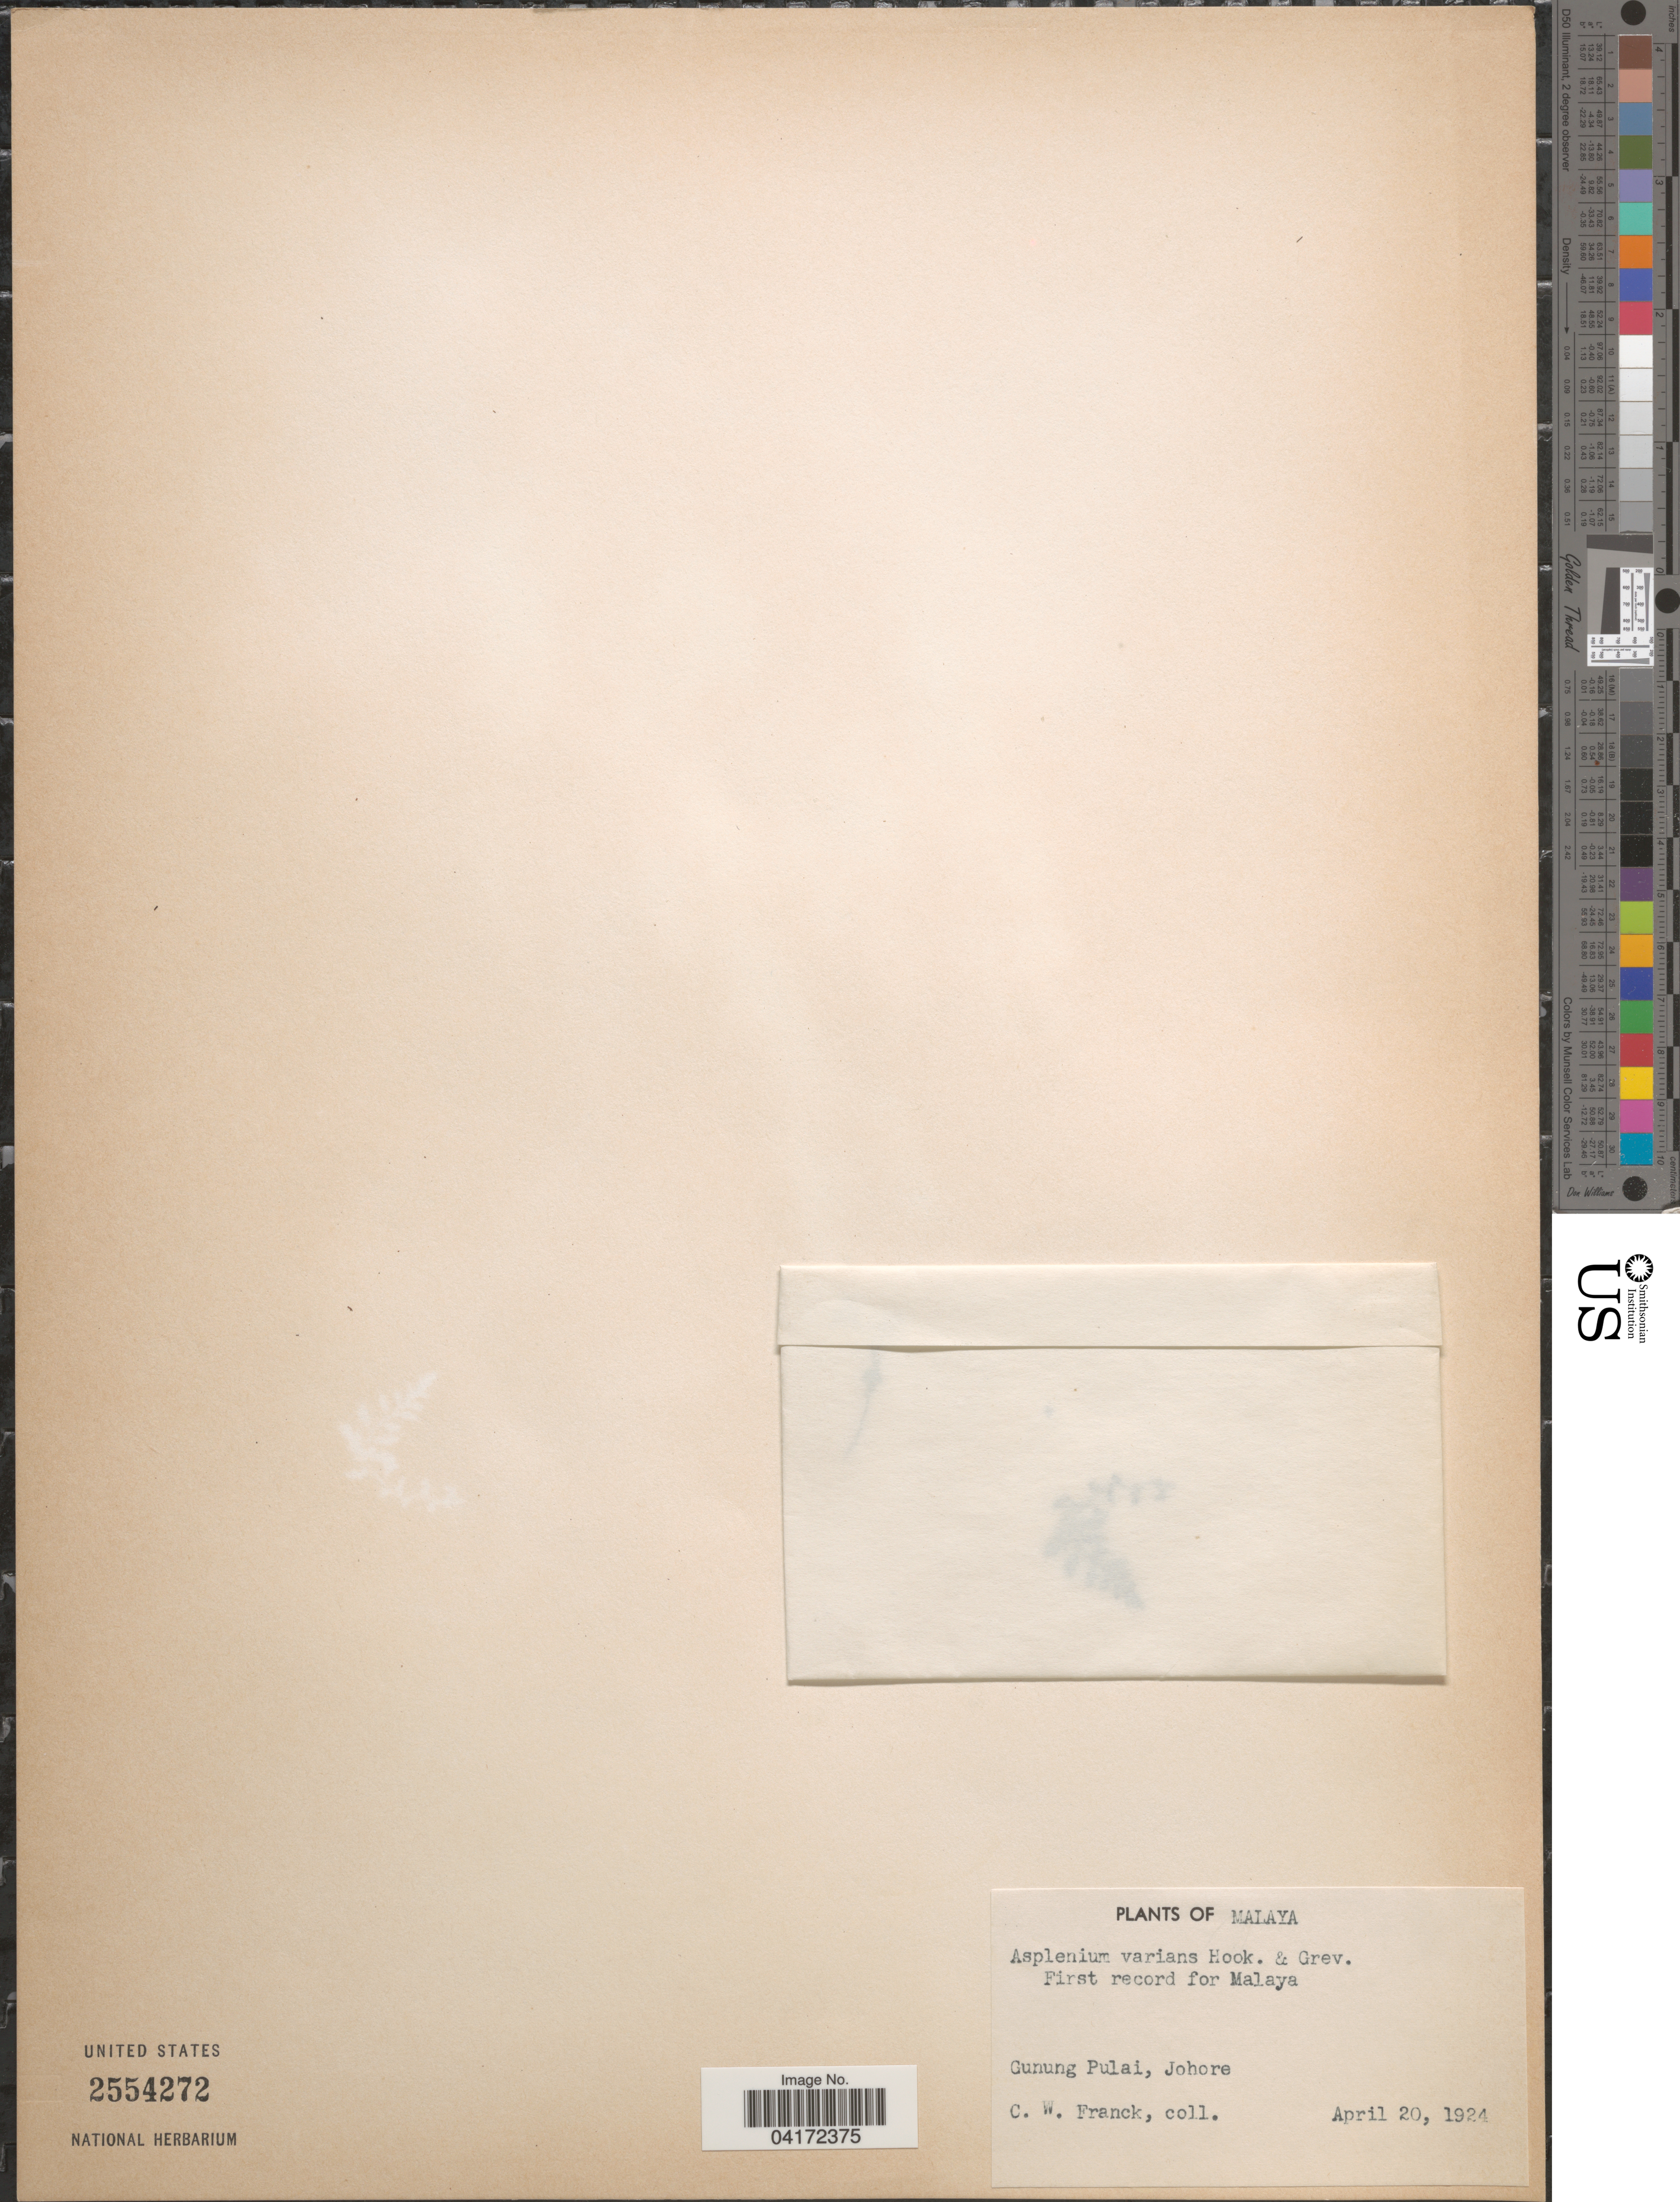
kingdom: Plantae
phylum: Tracheophyta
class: Polypodiopsida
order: Polypodiales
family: Aspleniaceae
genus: Asplenium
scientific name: Asplenium varians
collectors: C. Franck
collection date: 1924-04-20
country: Malaysia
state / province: Johor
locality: Malaya. Gunung Pulai, Johore.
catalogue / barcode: US 2554272